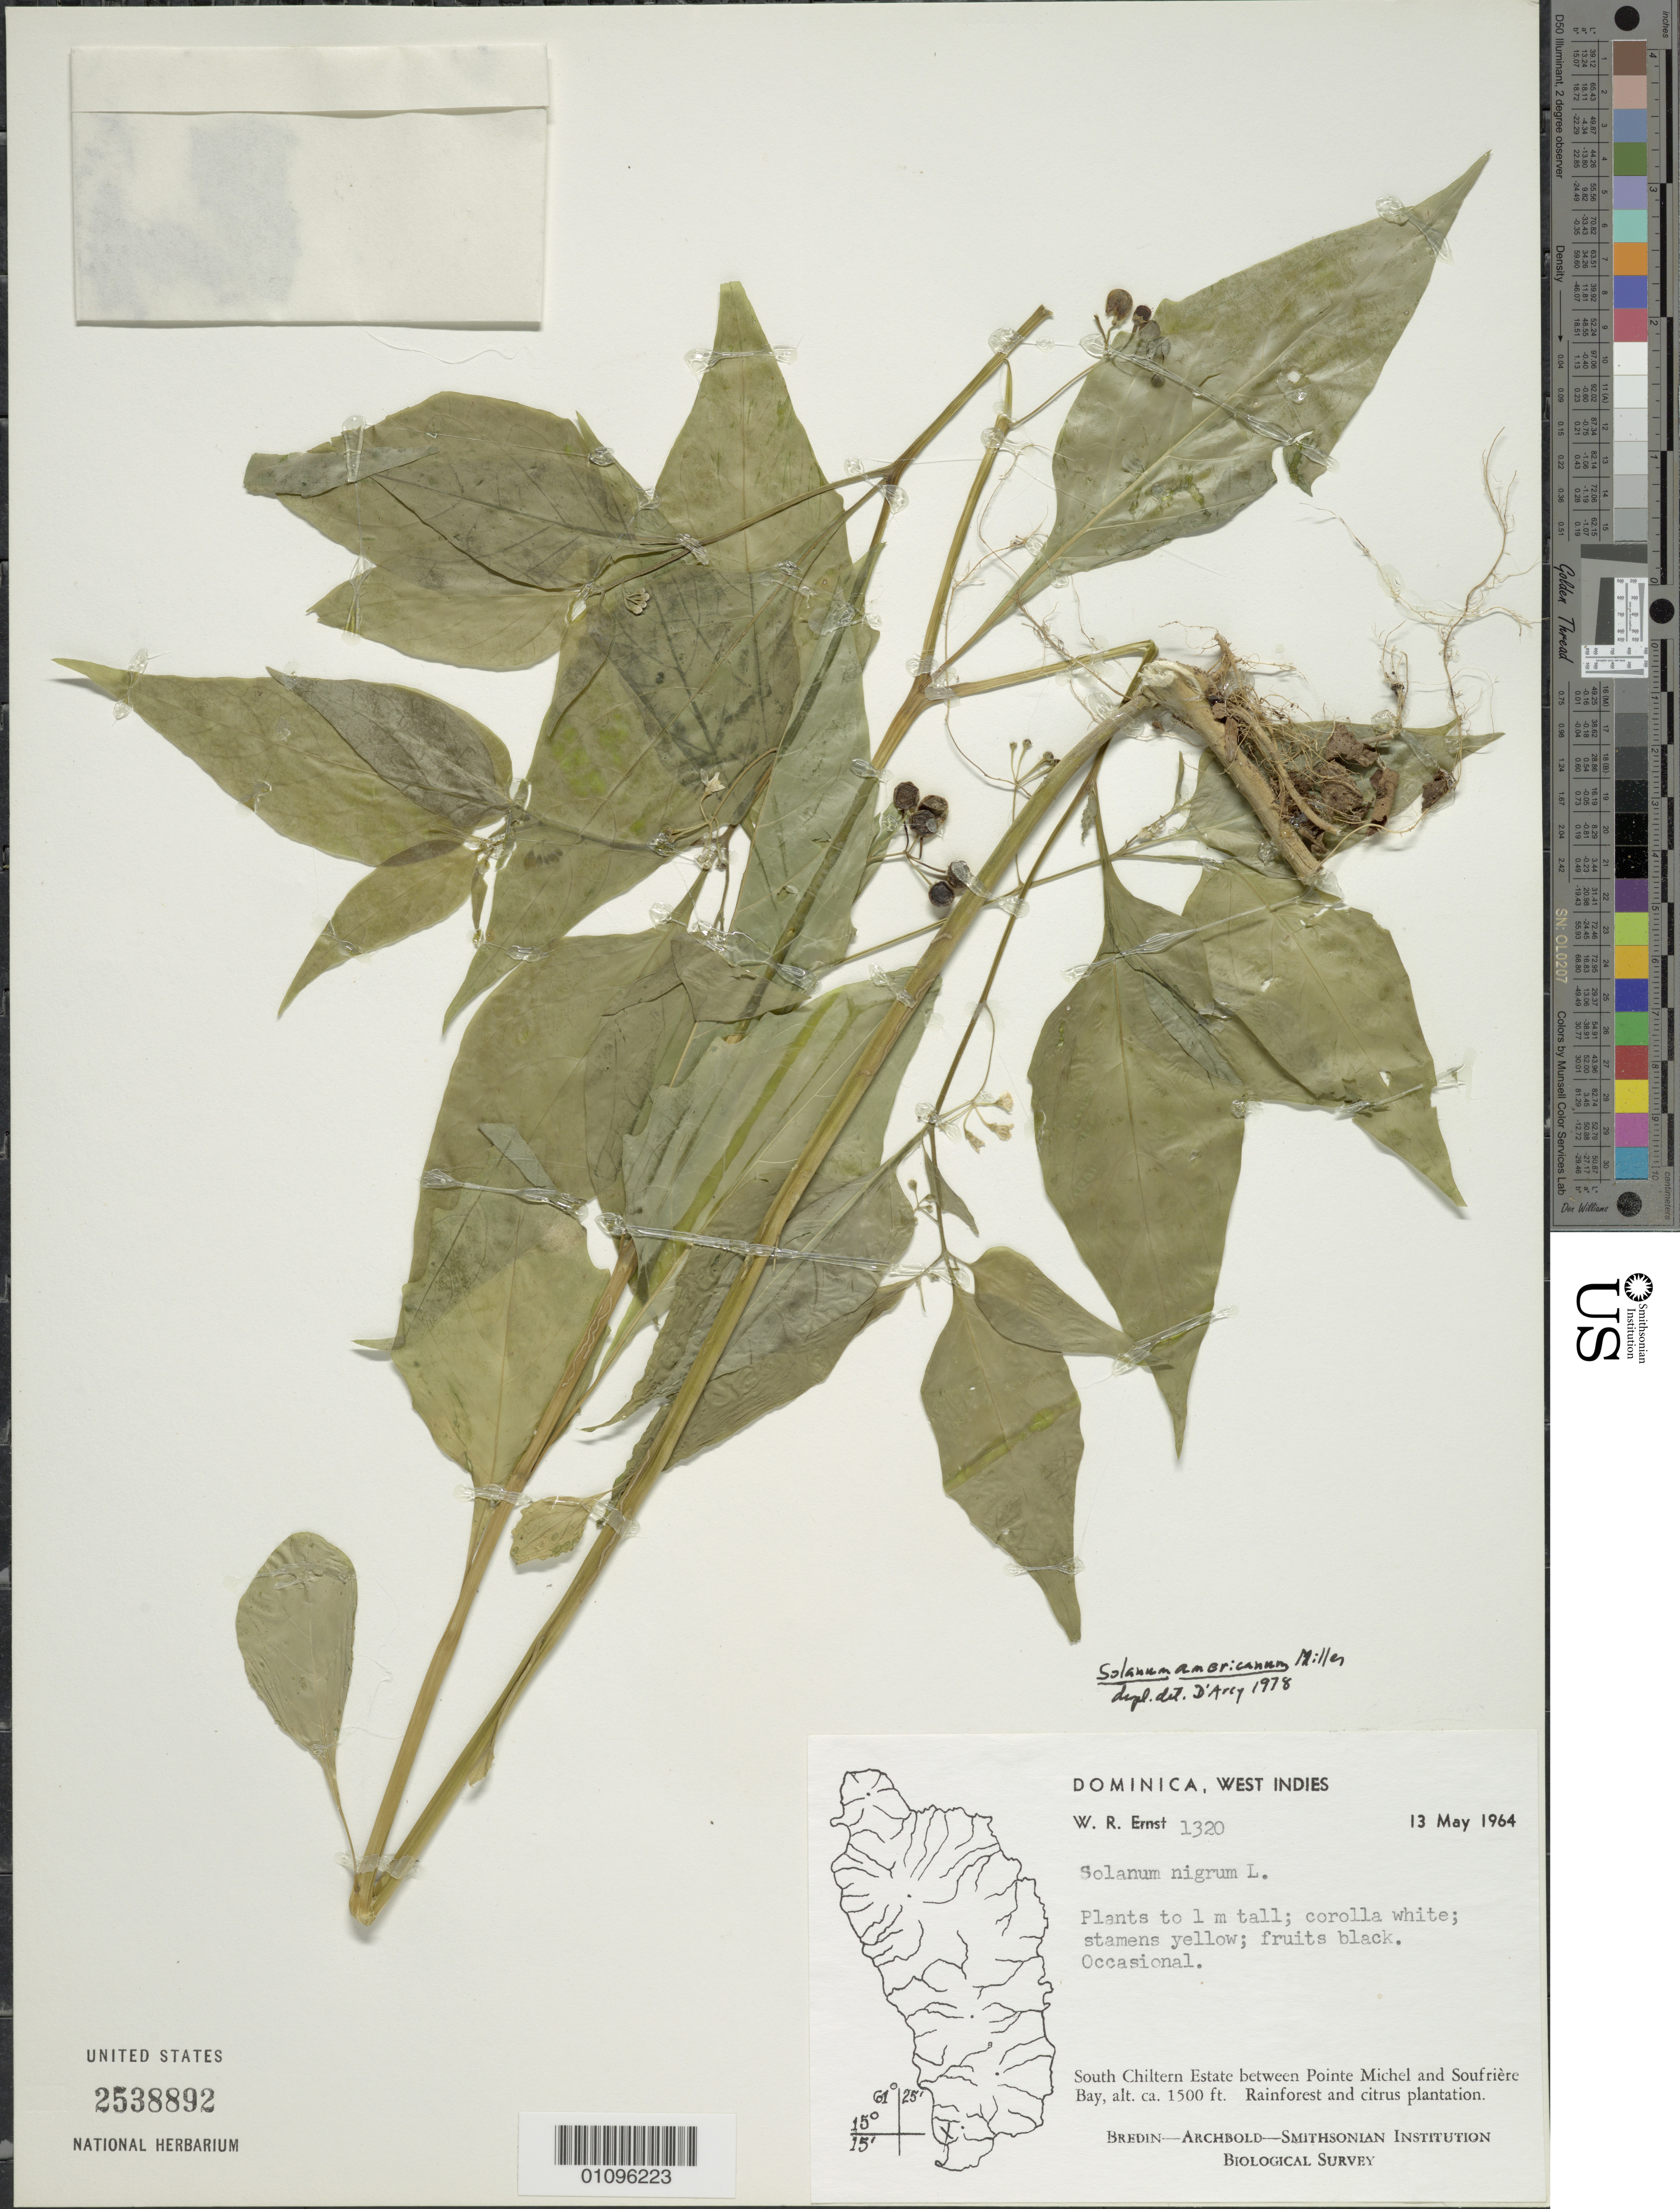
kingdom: Plantae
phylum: Tracheophyta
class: Magnoliopsida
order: Solanales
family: Solanaceae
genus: Solanum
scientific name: Solanum americanum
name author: Mill.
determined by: D'Arcy, W. G.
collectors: W. R. Ernst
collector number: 1320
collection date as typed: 13 May 1964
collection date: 1964-05-13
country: Dominica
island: Dominica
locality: South Chiltern Estate, between Pointe Michel and Soufrière Bay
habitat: Rainforest and citrus plantation; occasional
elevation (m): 457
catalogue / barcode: US 2538892